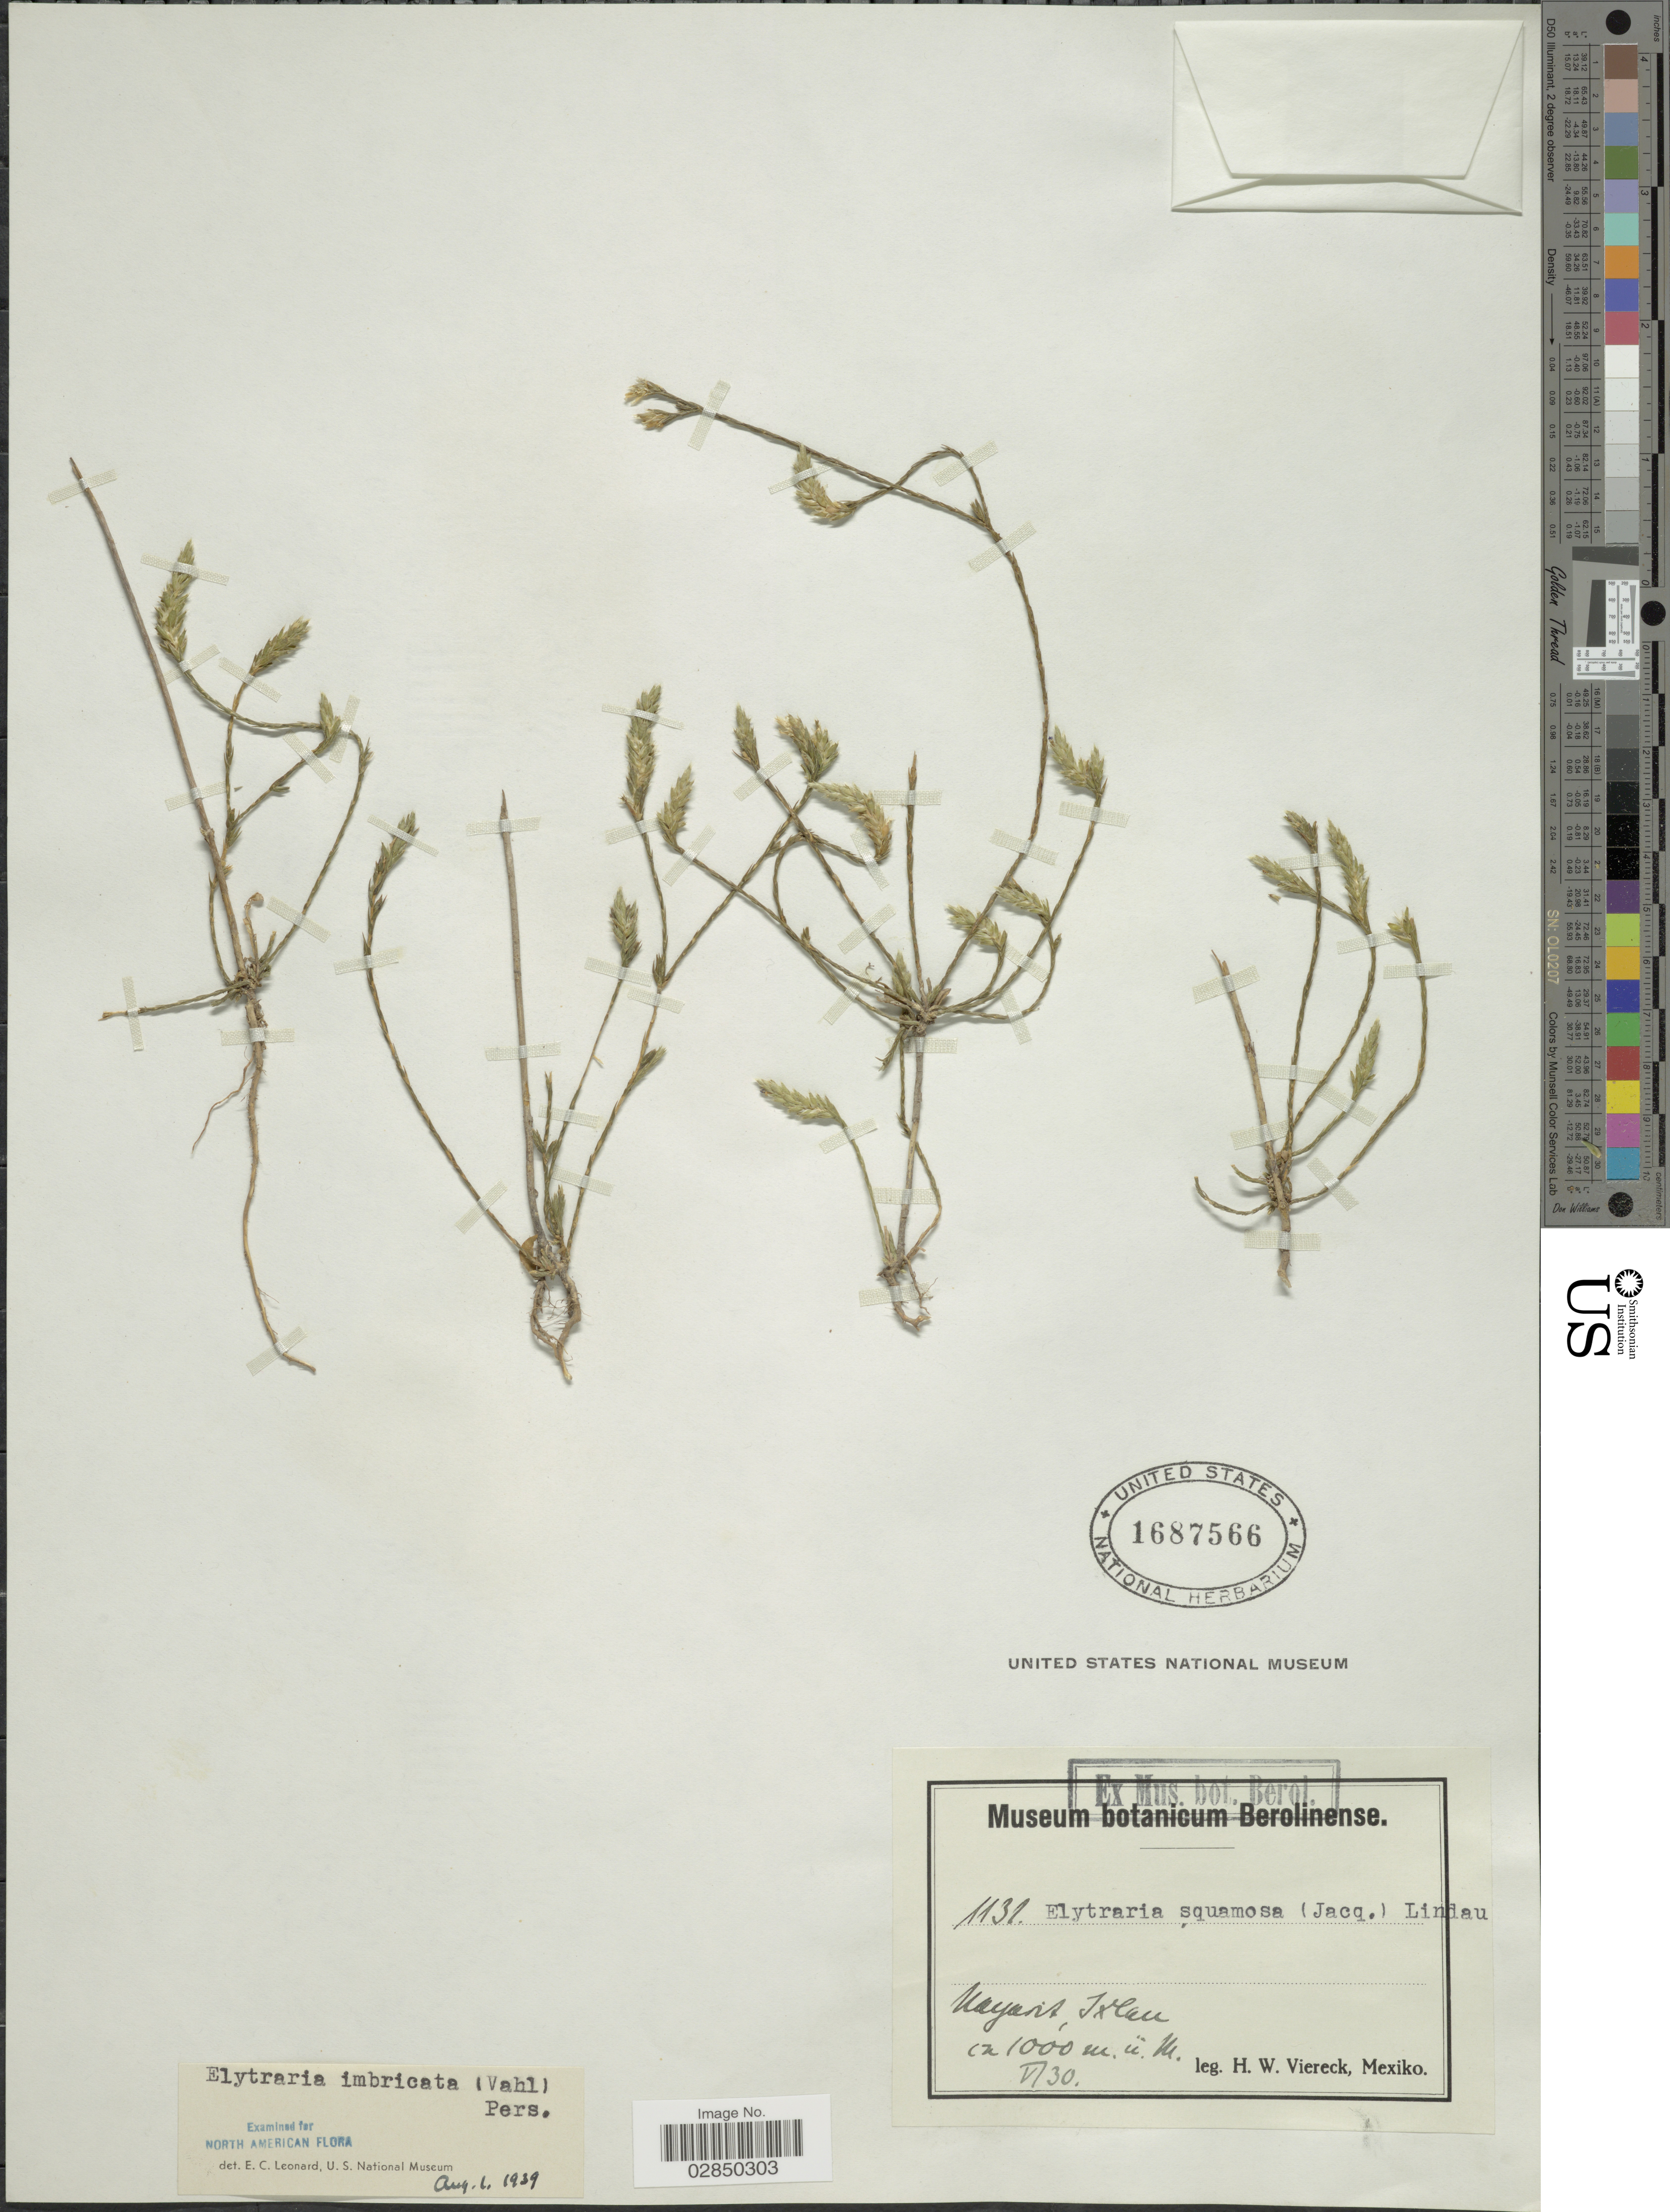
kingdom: Plantae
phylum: Tracheophyta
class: Magnoliopsida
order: Lamiales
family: Acanthaceae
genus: Elytraria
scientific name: Elytraria imbricata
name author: (Vahl) Pers.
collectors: H. W. Viereck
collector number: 1131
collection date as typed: Transcribed d/m/y: /5/30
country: Mexico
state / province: Nayarit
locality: Ixtlán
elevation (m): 1000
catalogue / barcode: US 1687566